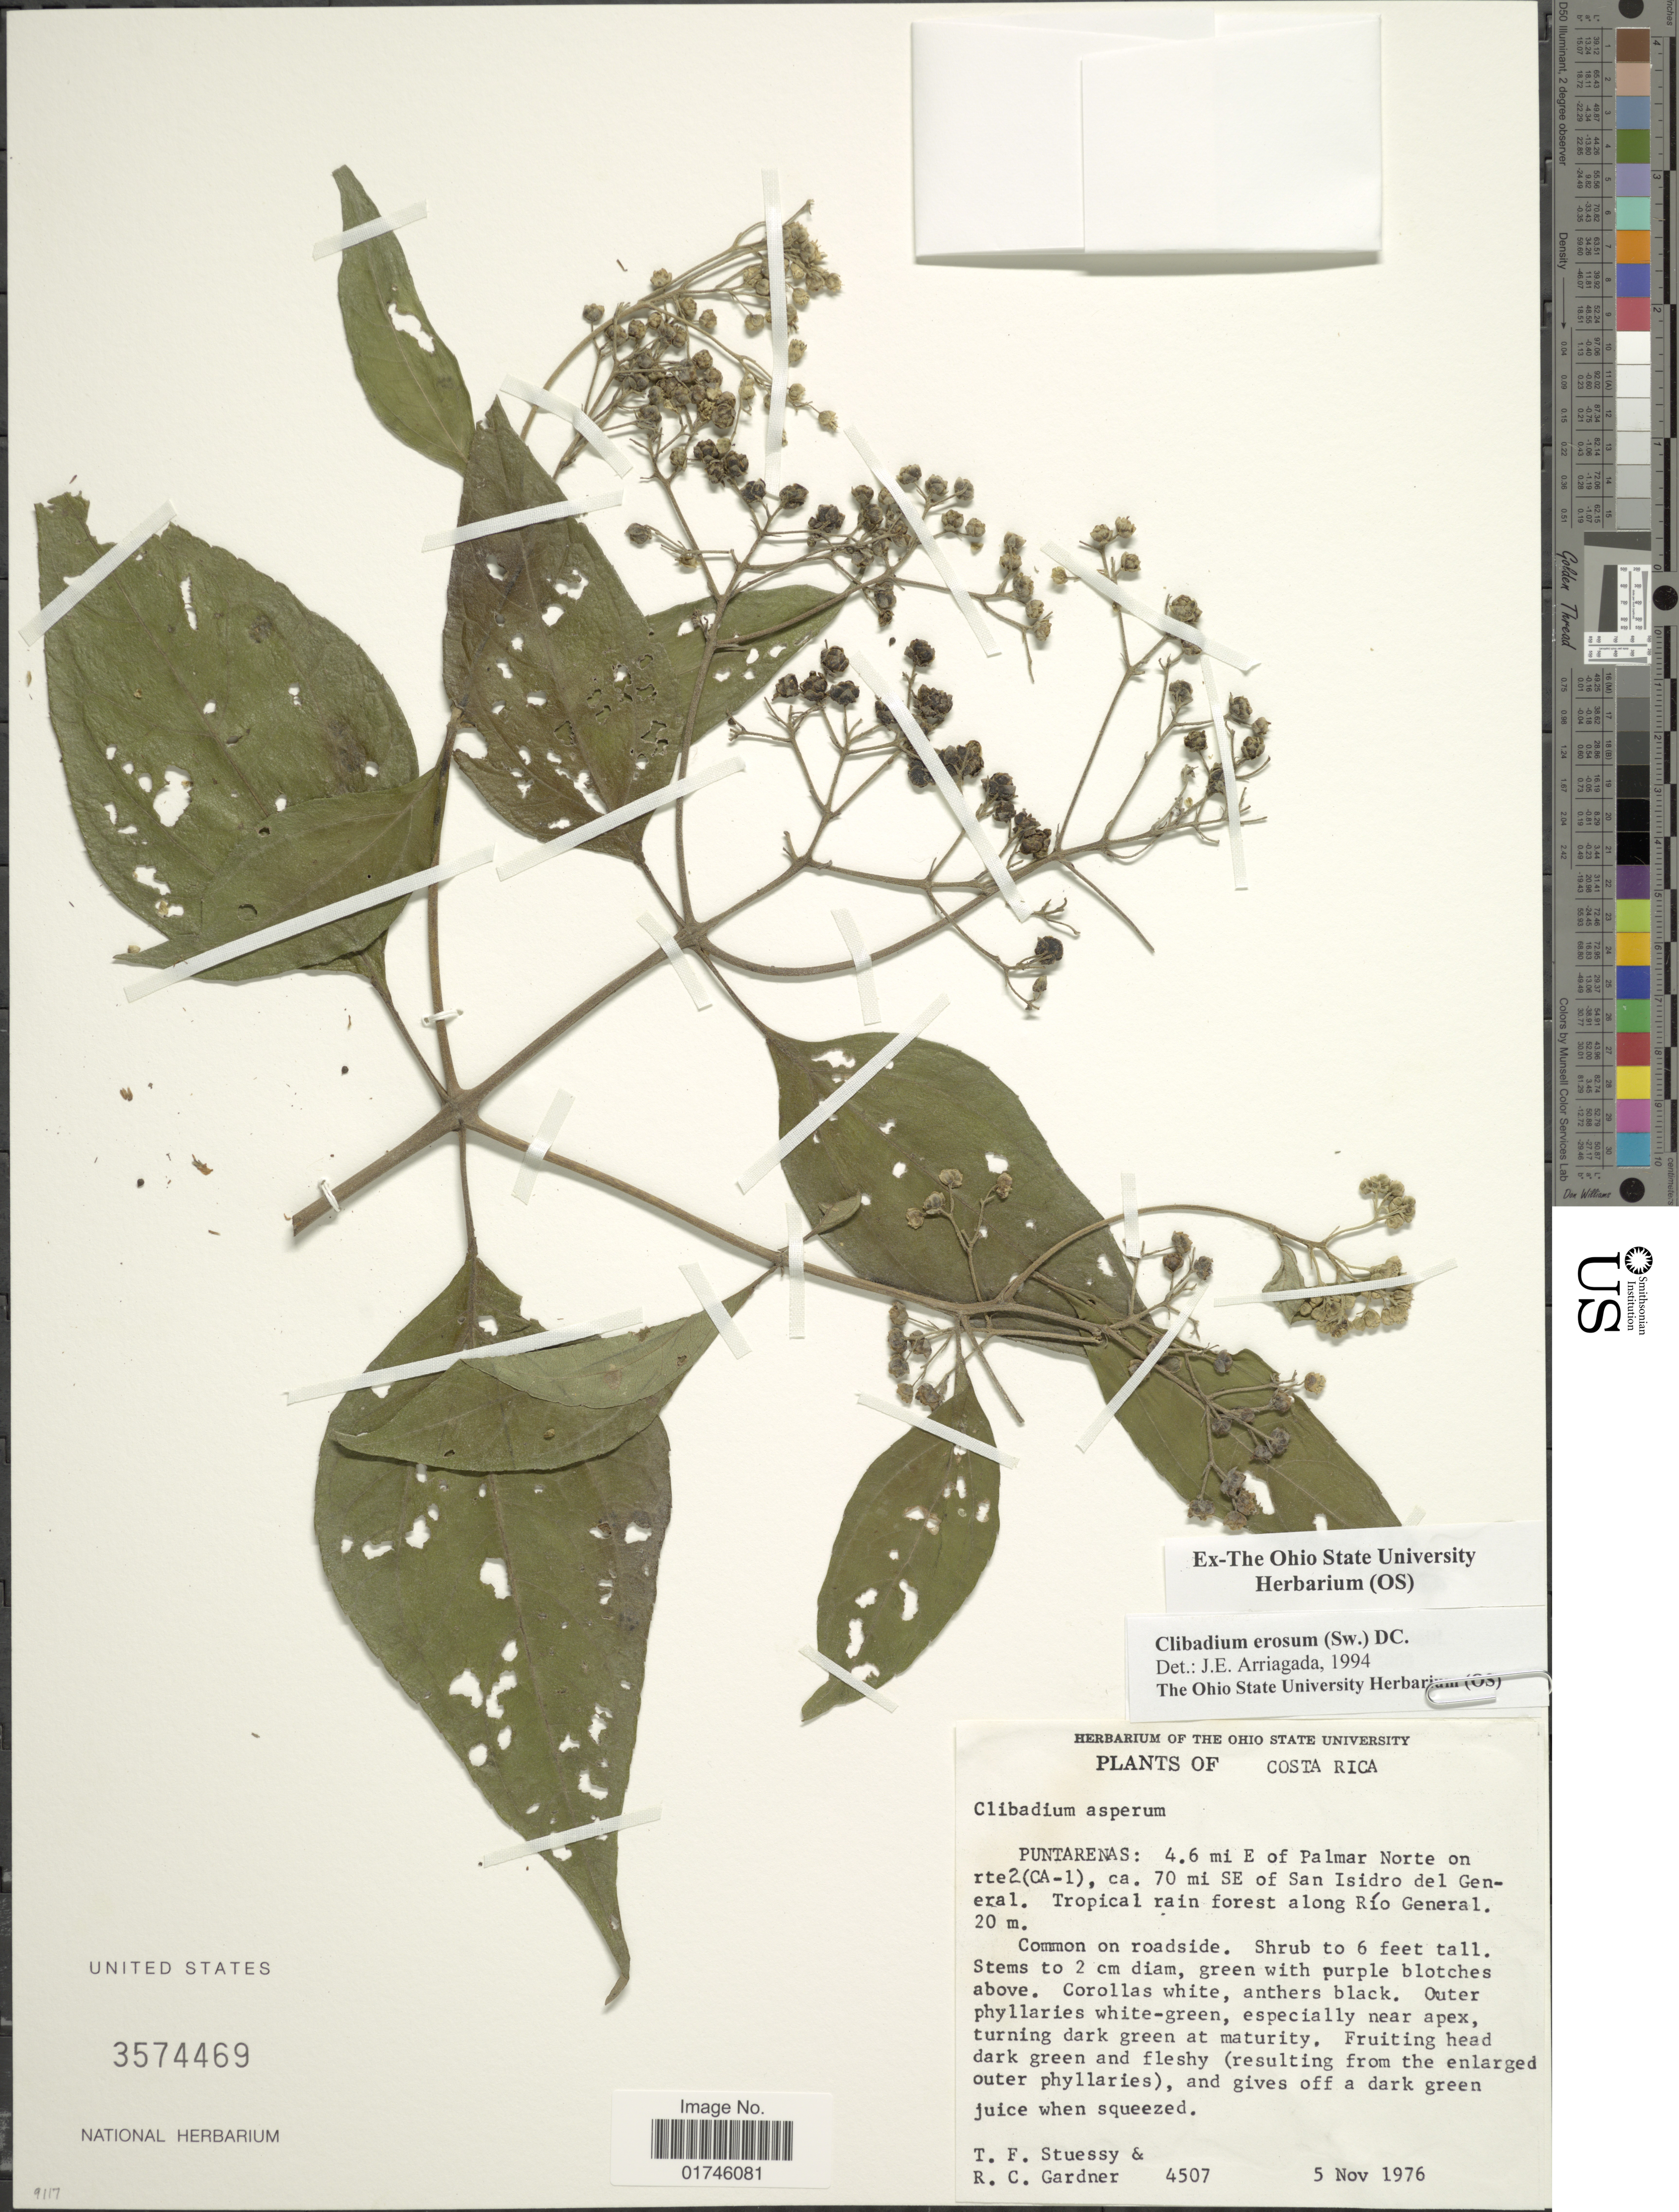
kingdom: Plantae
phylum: Tracheophyta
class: Magnoliopsida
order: Asterales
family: Asteraceae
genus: Clibadium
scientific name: Clibadium erosum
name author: (Sw.) DC.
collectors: T. Stuessy & R. C. Gardner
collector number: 4507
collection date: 1976-11-05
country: Costa Rica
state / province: Puntarenas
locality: Puntarenas: 4.6 mi E of Palmar Norte on rte(CA-1), ca. 70 mi SE of San Isidoro del General. Tropcal rain forest along Rio General.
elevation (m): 20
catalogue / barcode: US 3574469